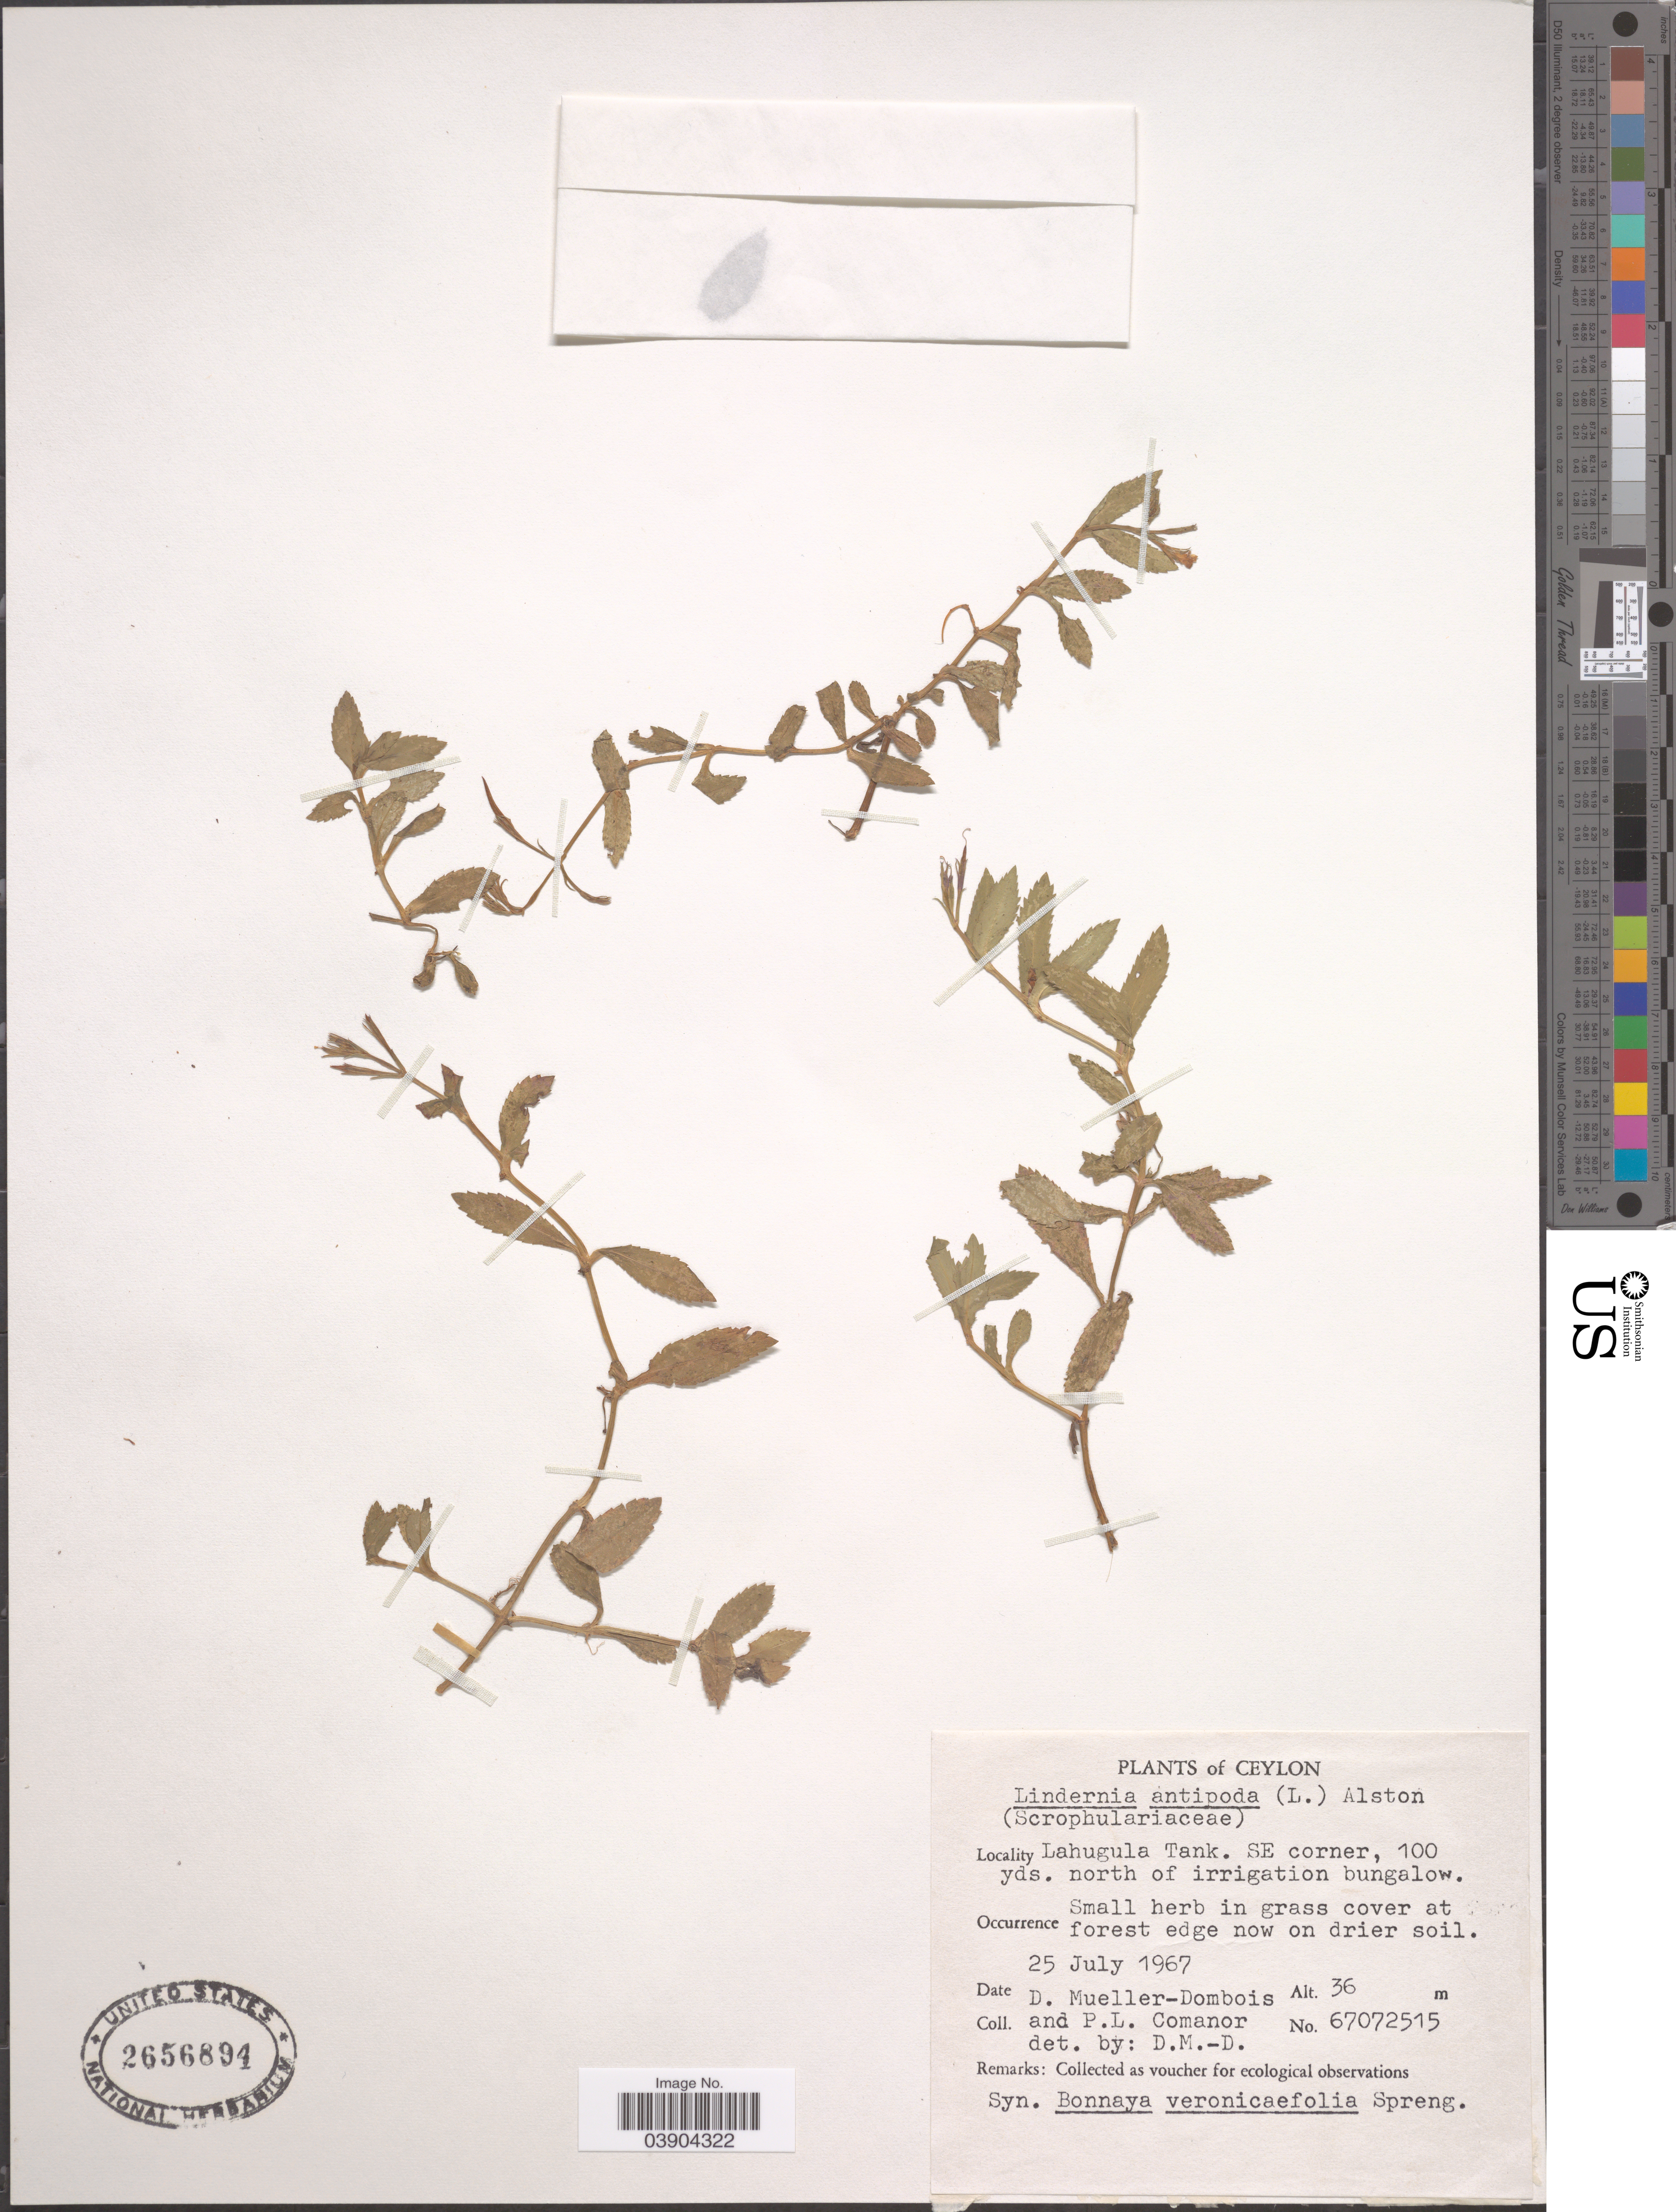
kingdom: Plantae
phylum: Tracheophyta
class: Magnoliopsida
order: Lamiales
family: Linderniaceae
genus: Lindernia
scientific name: Lindernia antipoda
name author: (L.) Alston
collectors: D. Mueller-Dombois & P. Comanor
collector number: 67072515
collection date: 1967-07-25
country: Sri Lanka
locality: Ceylon. Lahugula Tank. SE corner, 100 yds. north of irrigation bungalow.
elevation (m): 36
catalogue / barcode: US 2656894